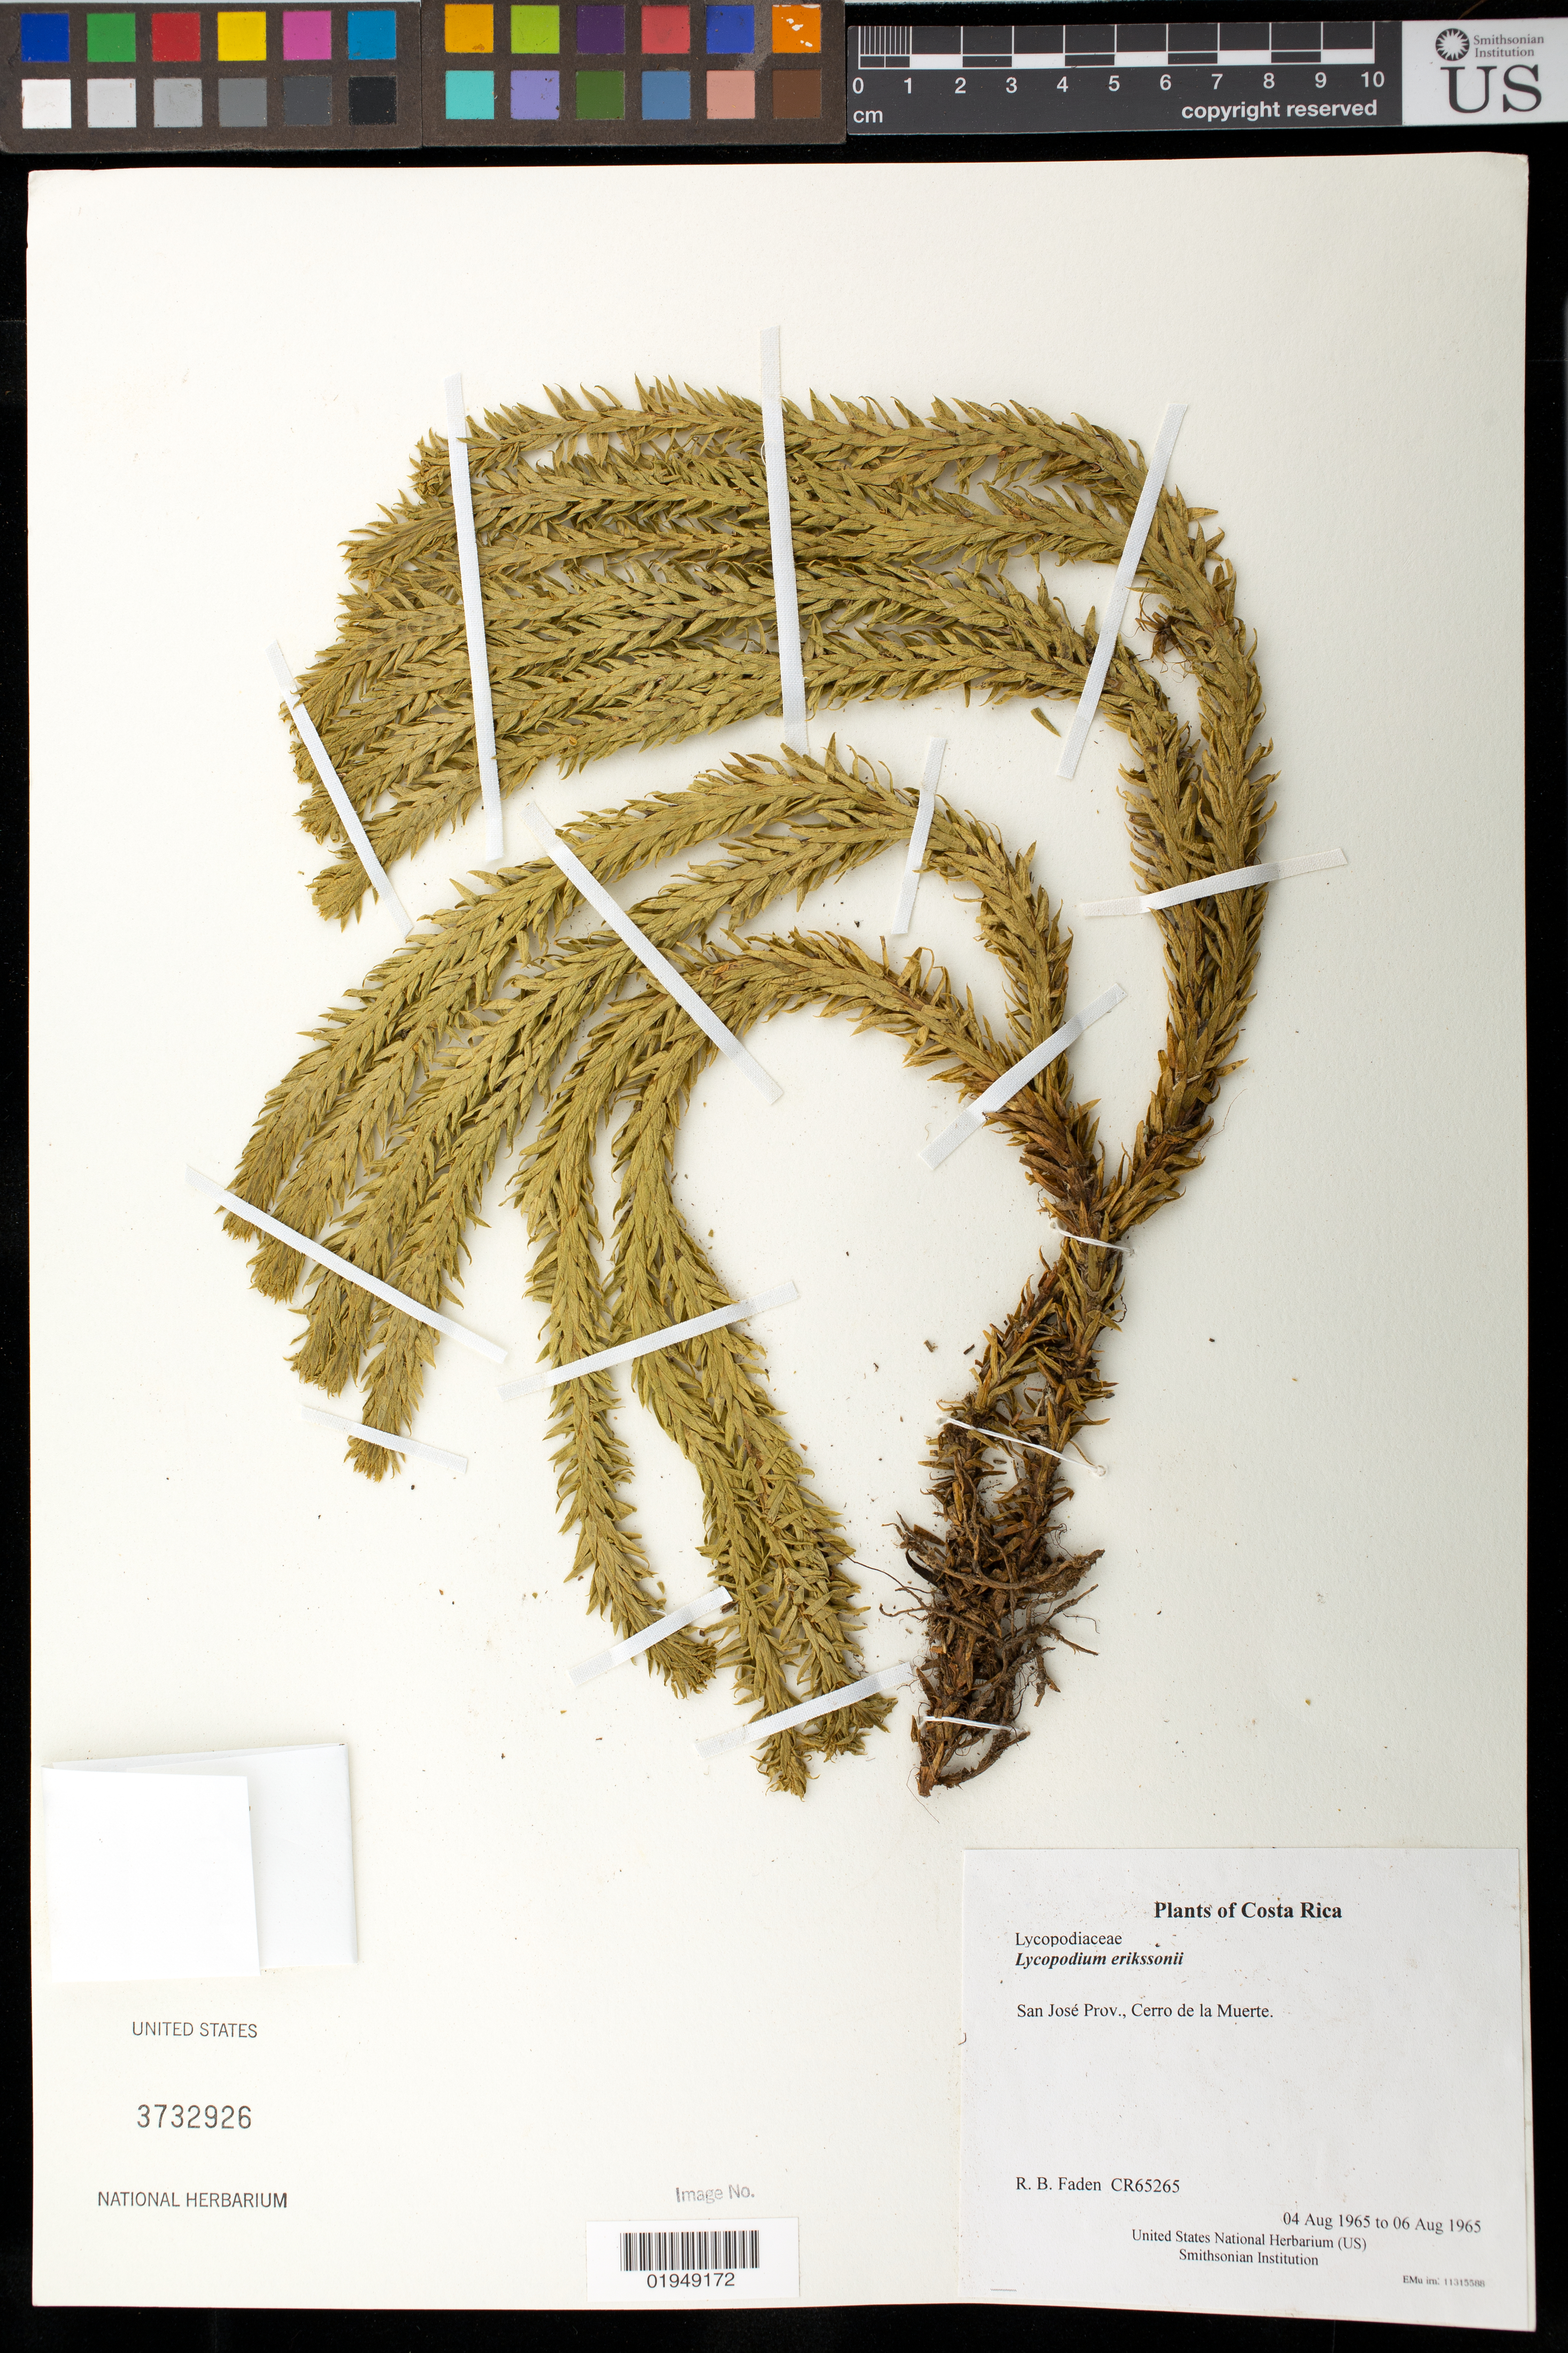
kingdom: Plantae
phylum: Tracheophyta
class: Lycopodiopsida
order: Lycopodiales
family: Lycopodiaceae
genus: Phlegmariurus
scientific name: Phlegmariurus cruentus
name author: (Spring) B. Øllg.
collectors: R. B. Faden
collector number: CR65265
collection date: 1965-08-04/1965-08-06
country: Costa Rica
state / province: San José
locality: Cerro de la Muerte.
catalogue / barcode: US 3732926